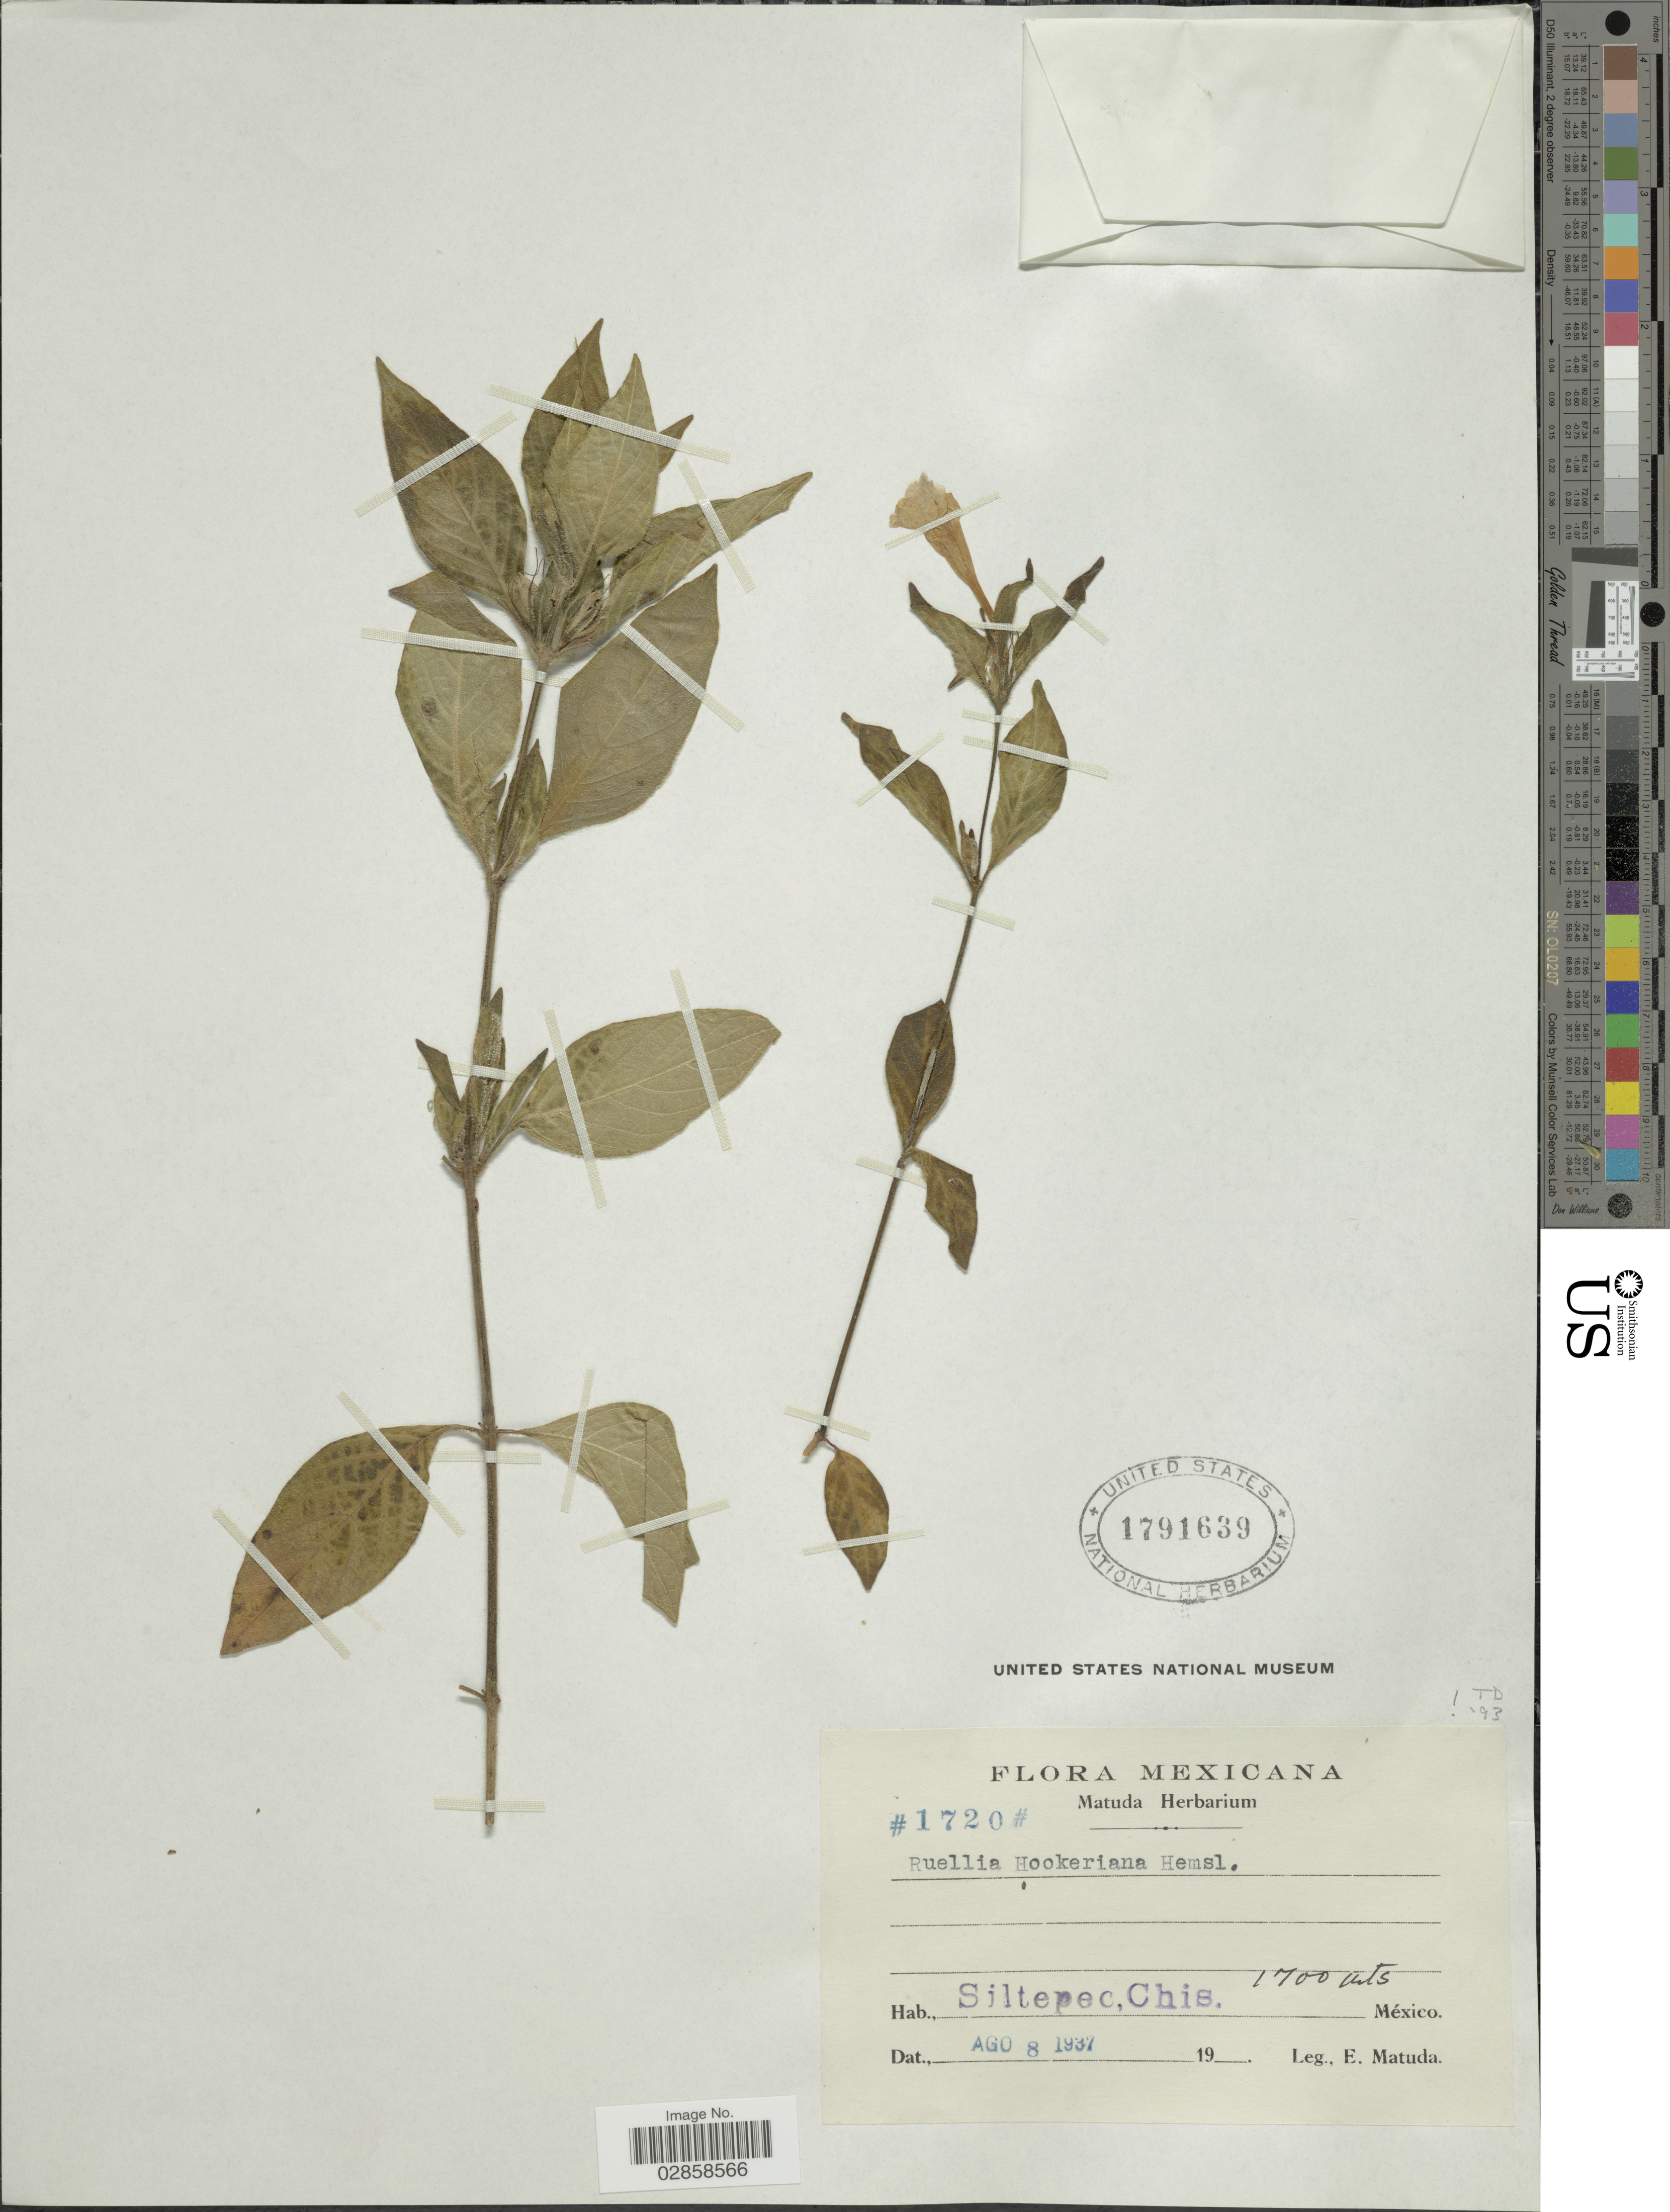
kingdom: Plantae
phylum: Tracheophyta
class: Magnoliopsida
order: Lamiales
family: Acanthaceae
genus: Ruellia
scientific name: Ruellia hookeriana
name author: (Nees) Hemsl.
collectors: E. Matuda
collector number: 1720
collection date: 1937-08-08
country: Mexico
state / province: Chiapas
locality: Siltepec, Chis.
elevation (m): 1700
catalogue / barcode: US 1791639